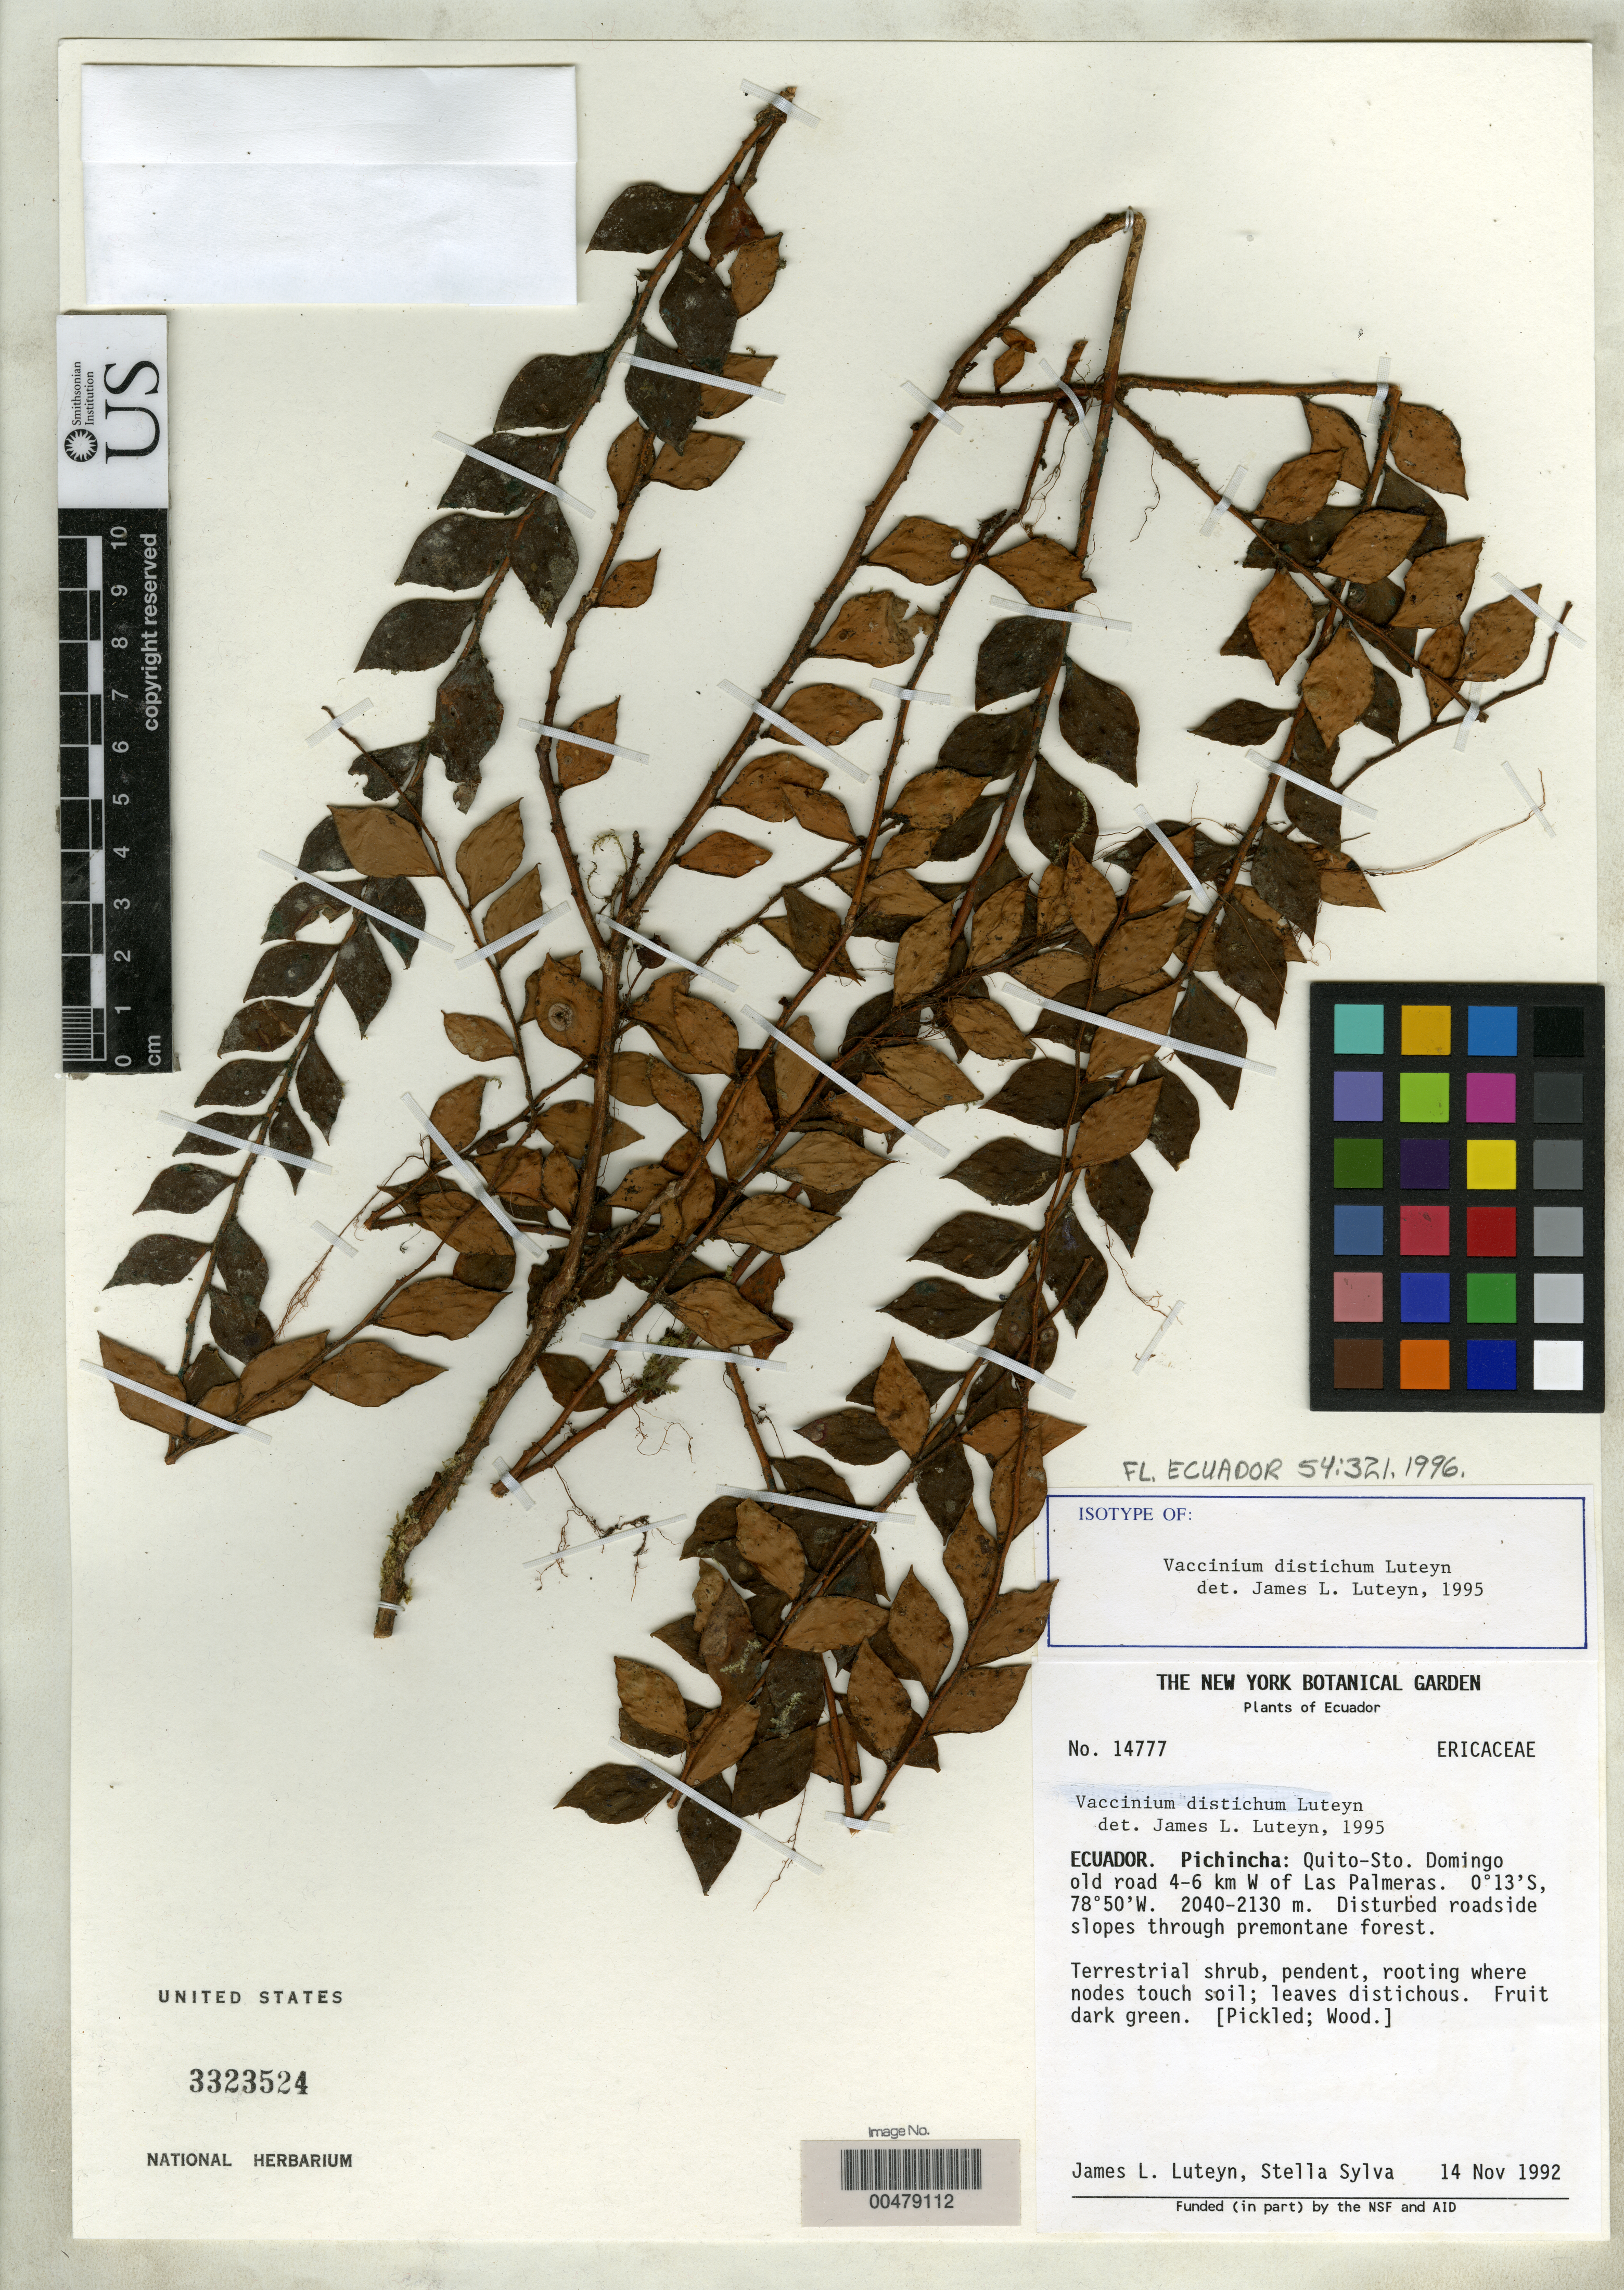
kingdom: Plantae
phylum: Tracheophyta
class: Magnoliopsida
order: Ericales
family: Ericaceae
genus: Vaccinium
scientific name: Vaccinium distichum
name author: Luteyn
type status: Isotype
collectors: J. L. Luteyn & D. Sylva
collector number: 14777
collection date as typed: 14 Nov 1992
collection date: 1992-11-14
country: Ecuador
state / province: Pichincha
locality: Quito-Sto. Domingo old road 4-6 km W ofLas Palmeras.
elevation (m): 2040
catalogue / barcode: US 3323524